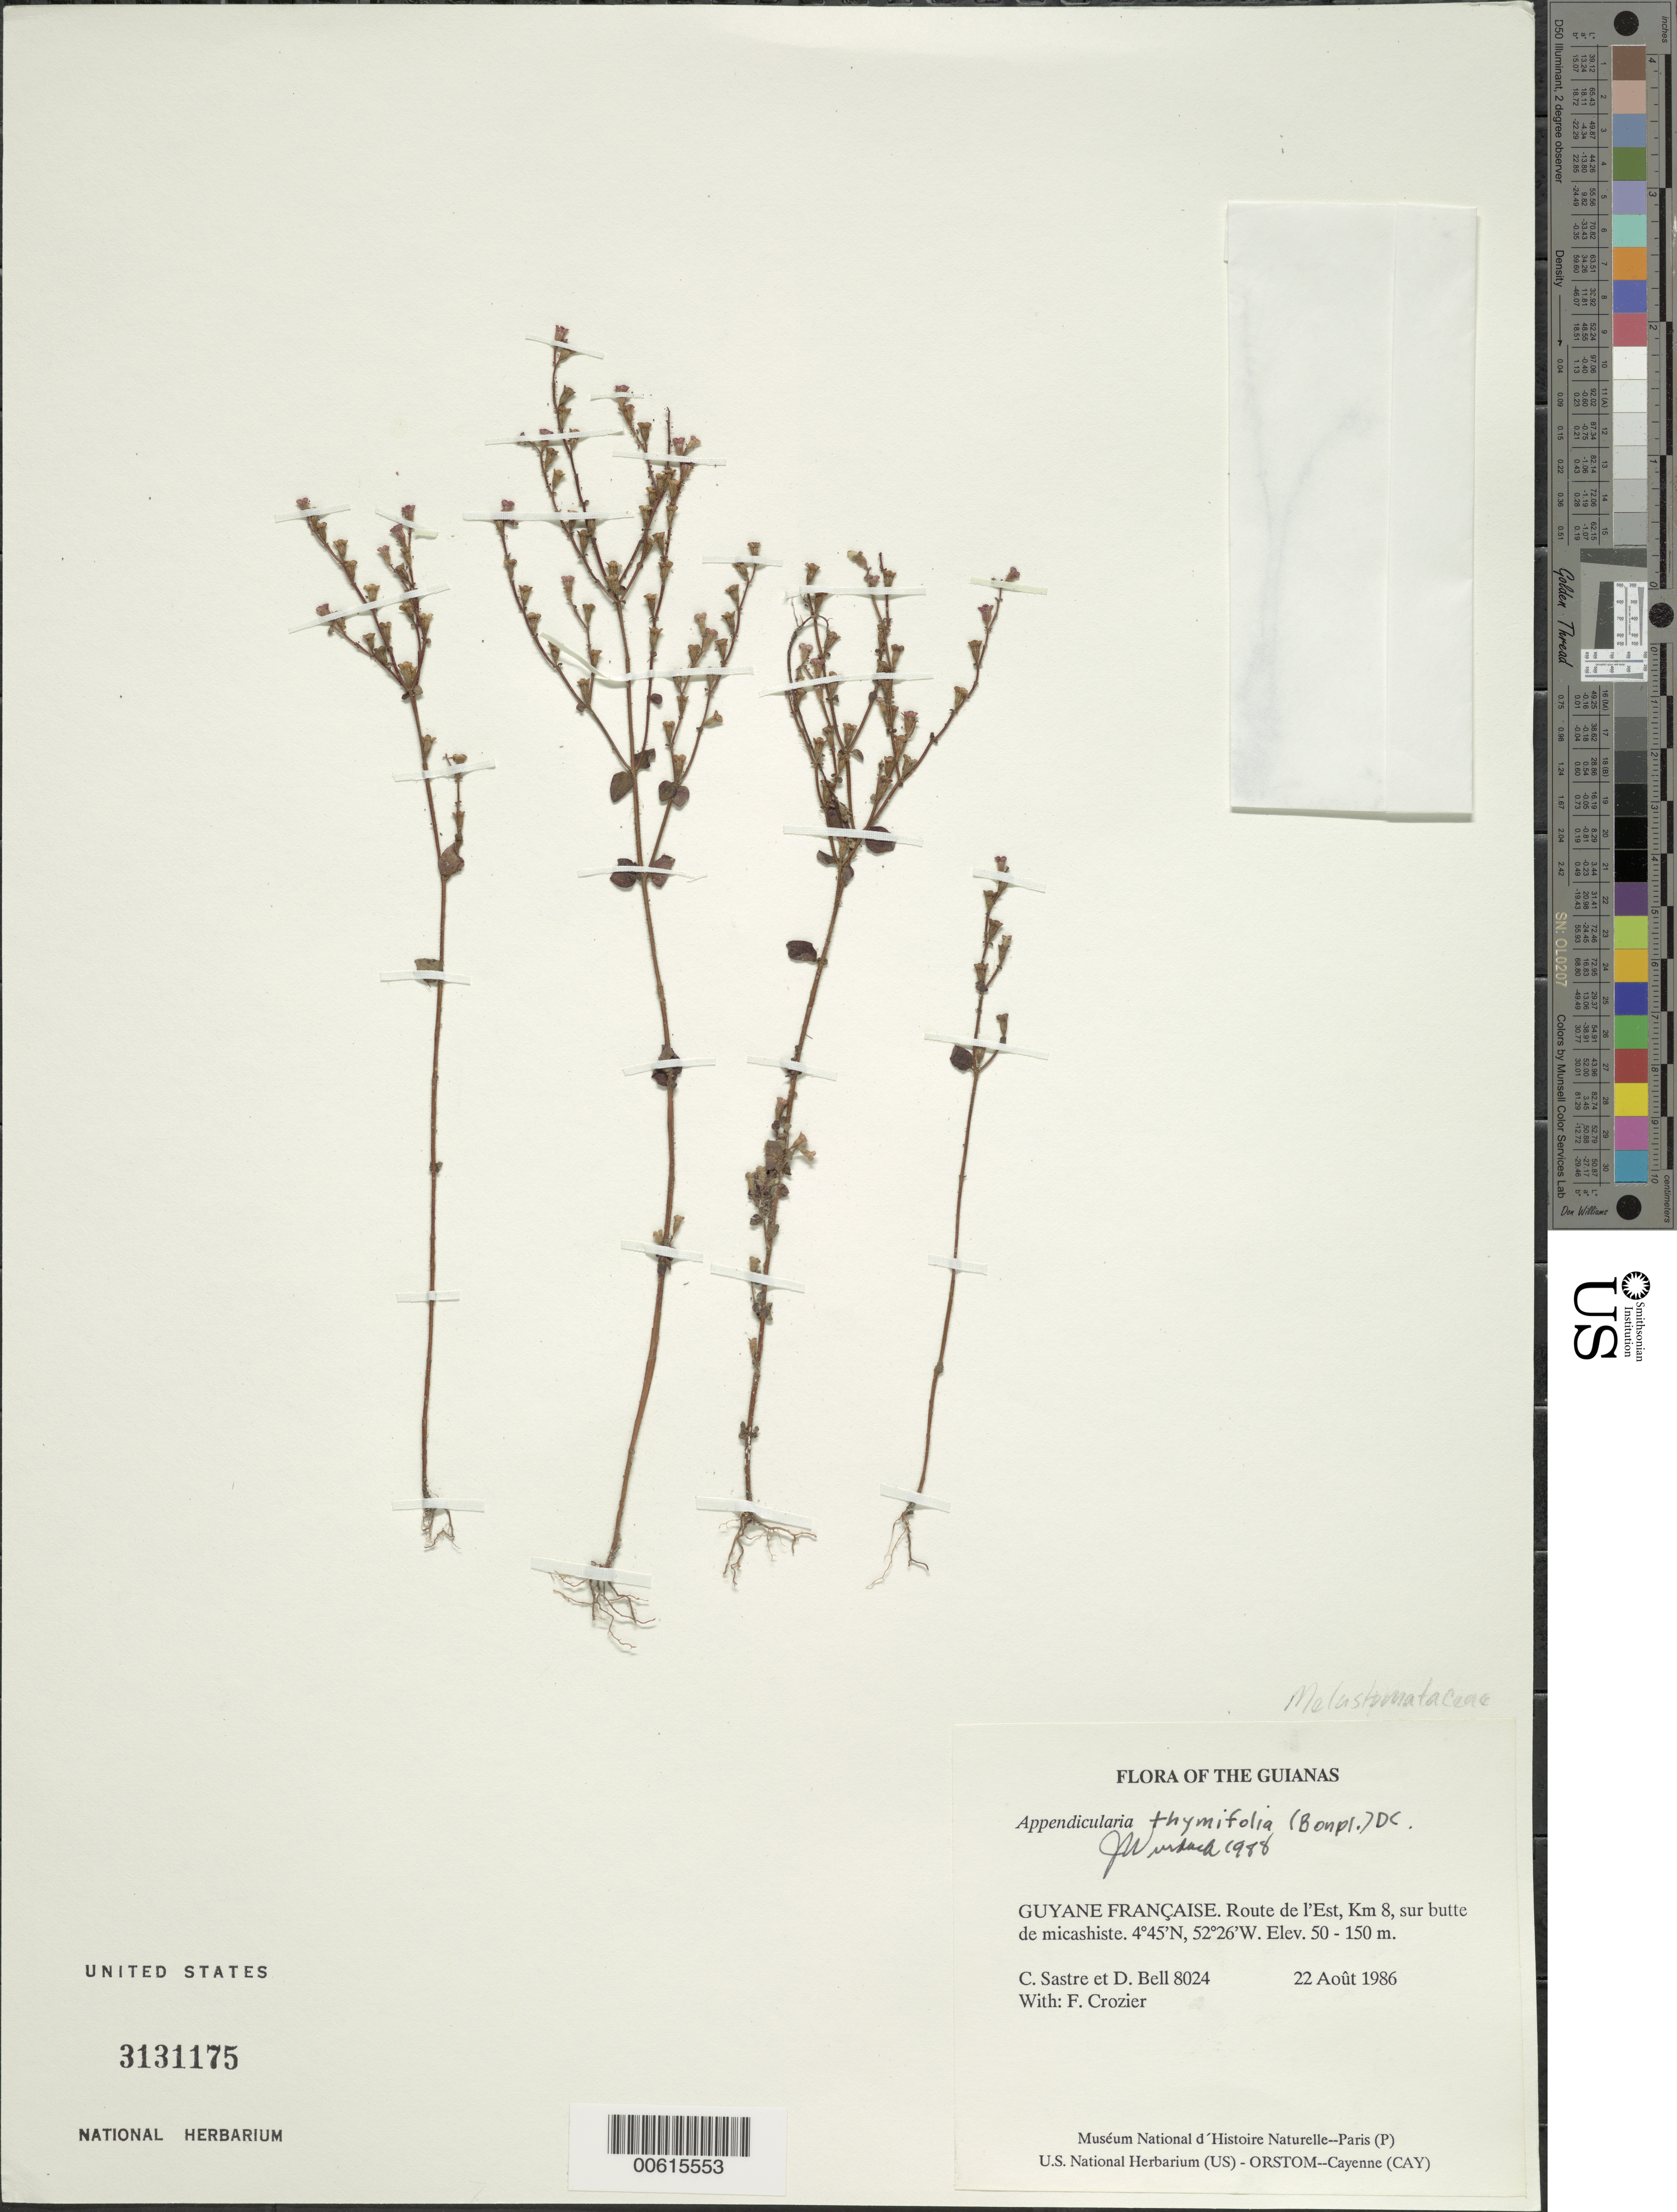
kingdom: Plantae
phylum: Tracheophyta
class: Magnoliopsida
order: Myrtales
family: Melastomataceae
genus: Appendicularia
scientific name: Appendicularia thymifolia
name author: (Bonpl.) DC.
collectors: C. H. L. Sastre, D. A. Bell & F. Crozier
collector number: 8024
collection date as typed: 22 August 1986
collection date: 1986-08-22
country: French Guiana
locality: Route de l'Est, Km 8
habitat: sur butte de micashiste (on a mica-schiste knoll)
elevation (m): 50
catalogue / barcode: US 3131175